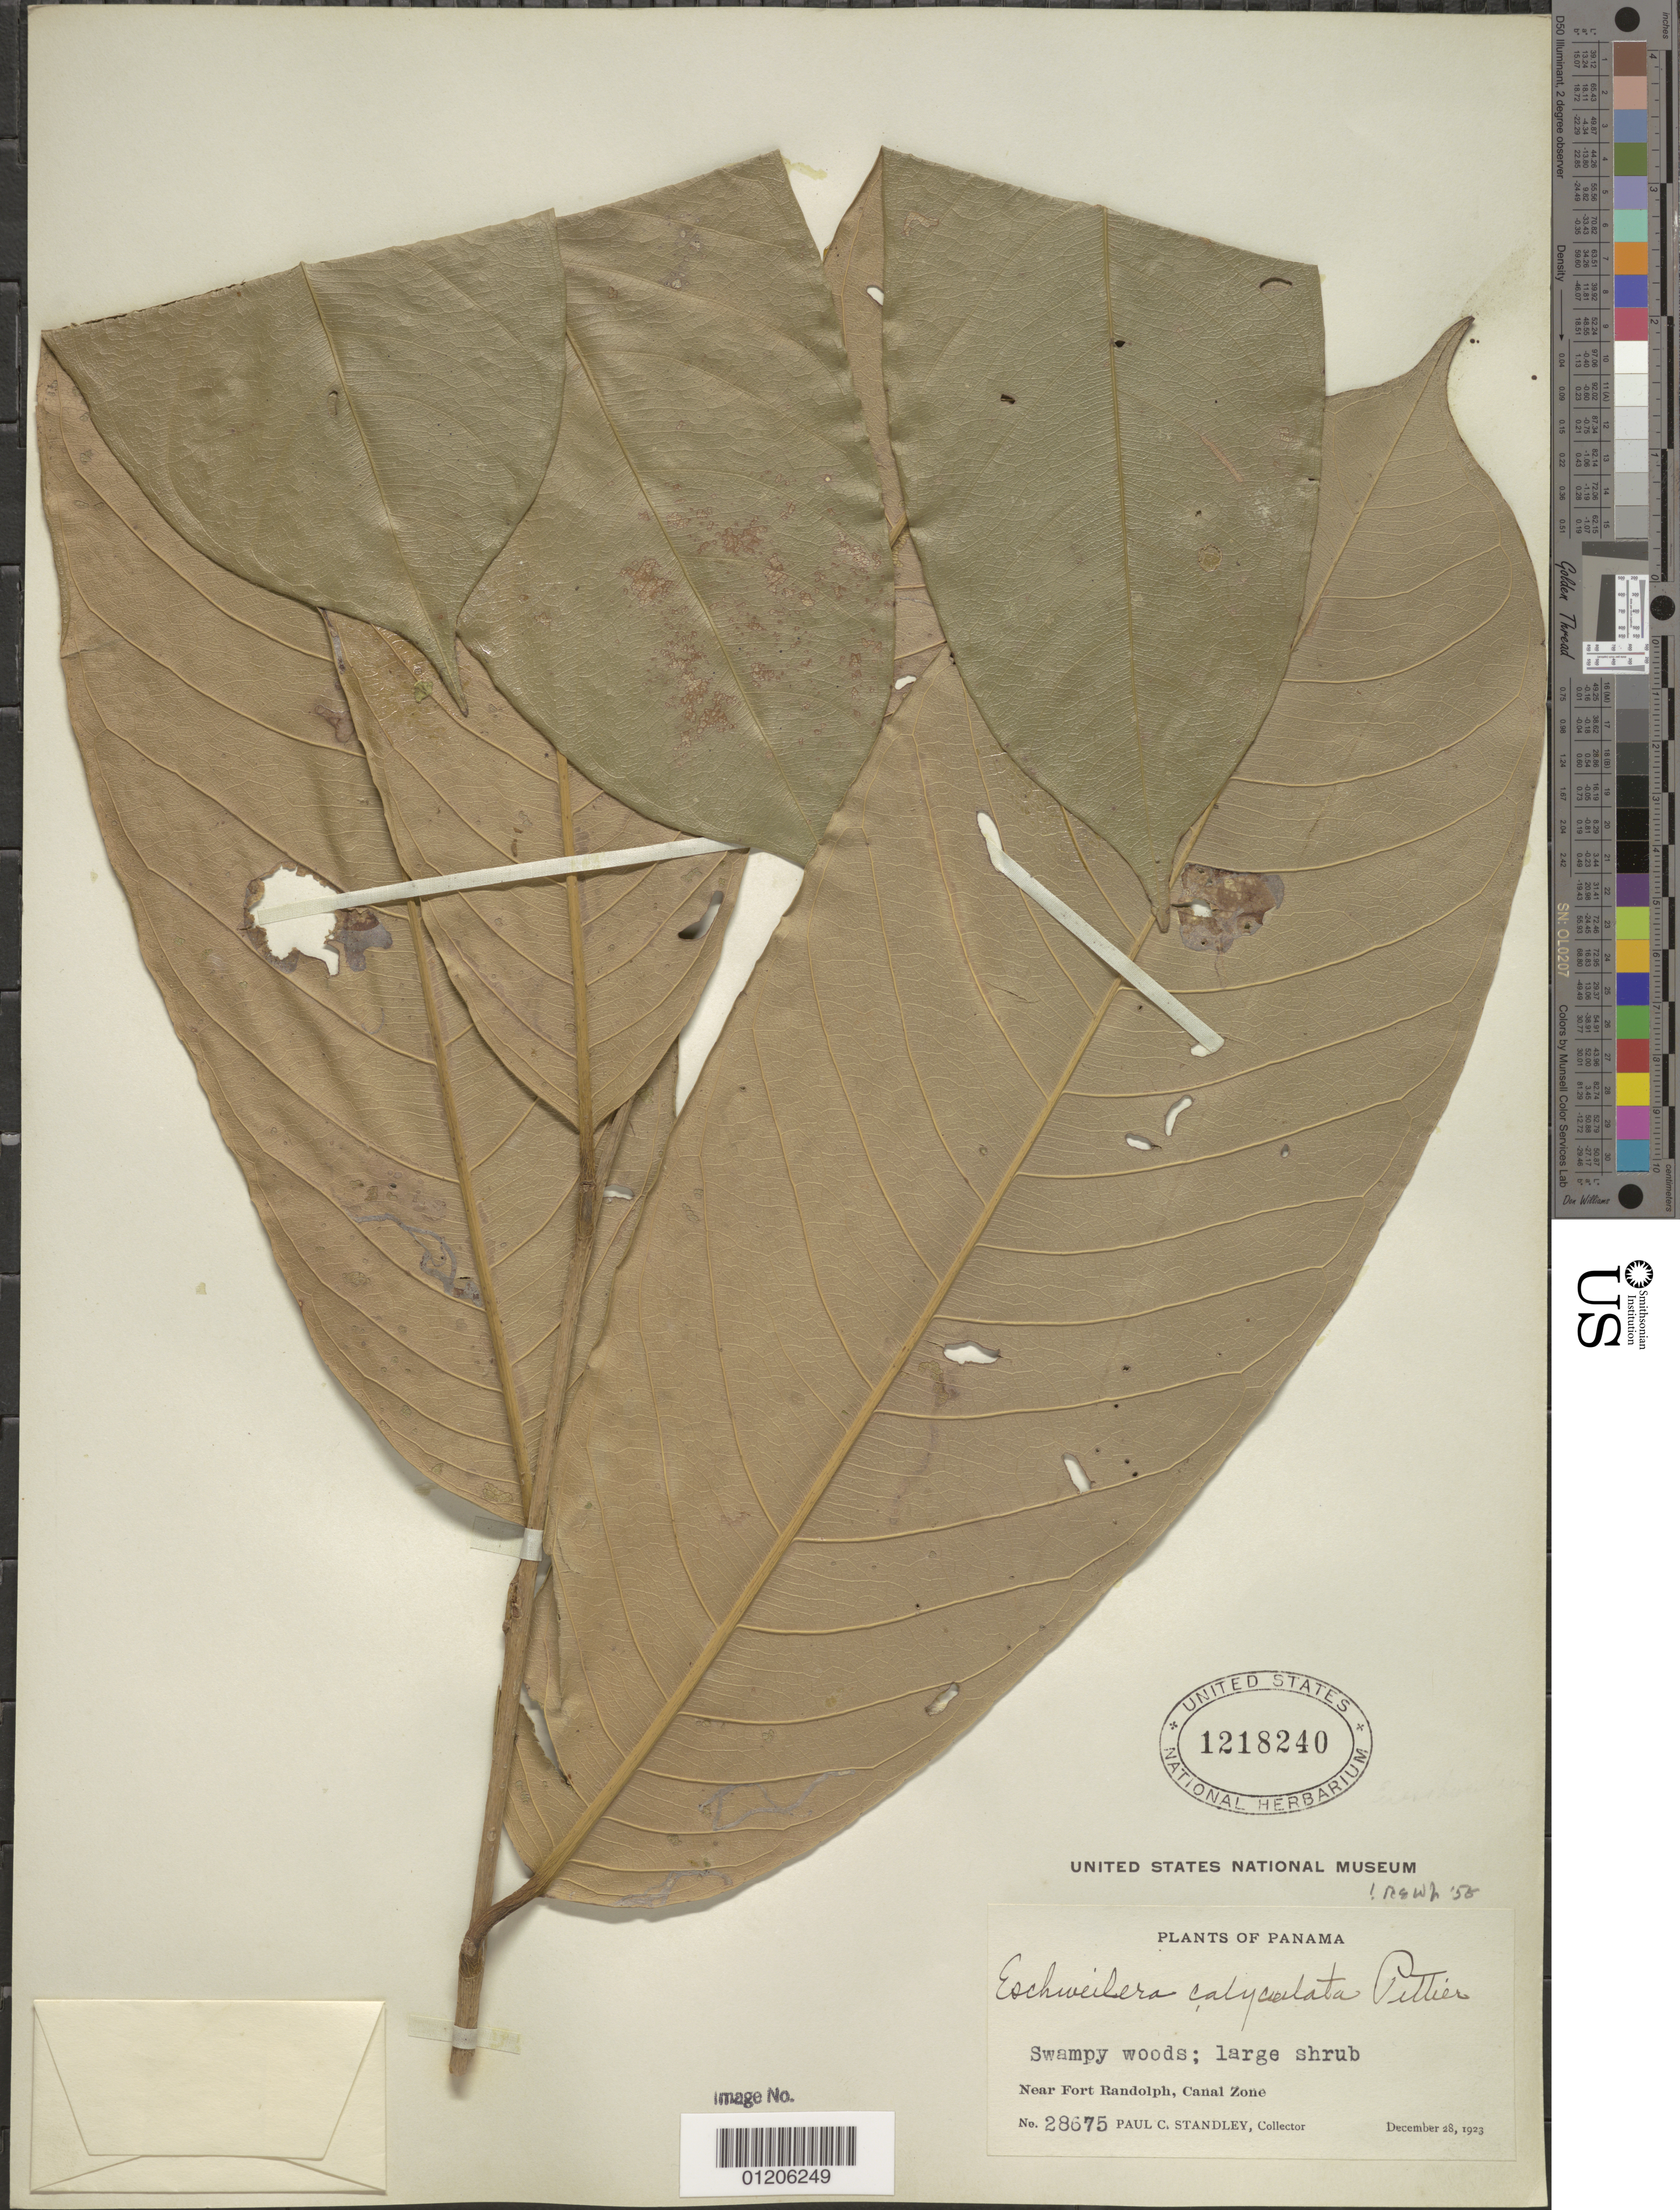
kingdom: Plantae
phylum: Tracheophyta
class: Magnoliopsida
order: Ericales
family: Lecythidaceae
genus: Eschweilera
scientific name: Eschweilera calyculata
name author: Pittier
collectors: P. C. Standley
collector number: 28675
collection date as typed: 28 Dec 1923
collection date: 1923-12-28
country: Panama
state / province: Colón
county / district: Canal Zone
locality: Near Fort Randolph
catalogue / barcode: US 1218240